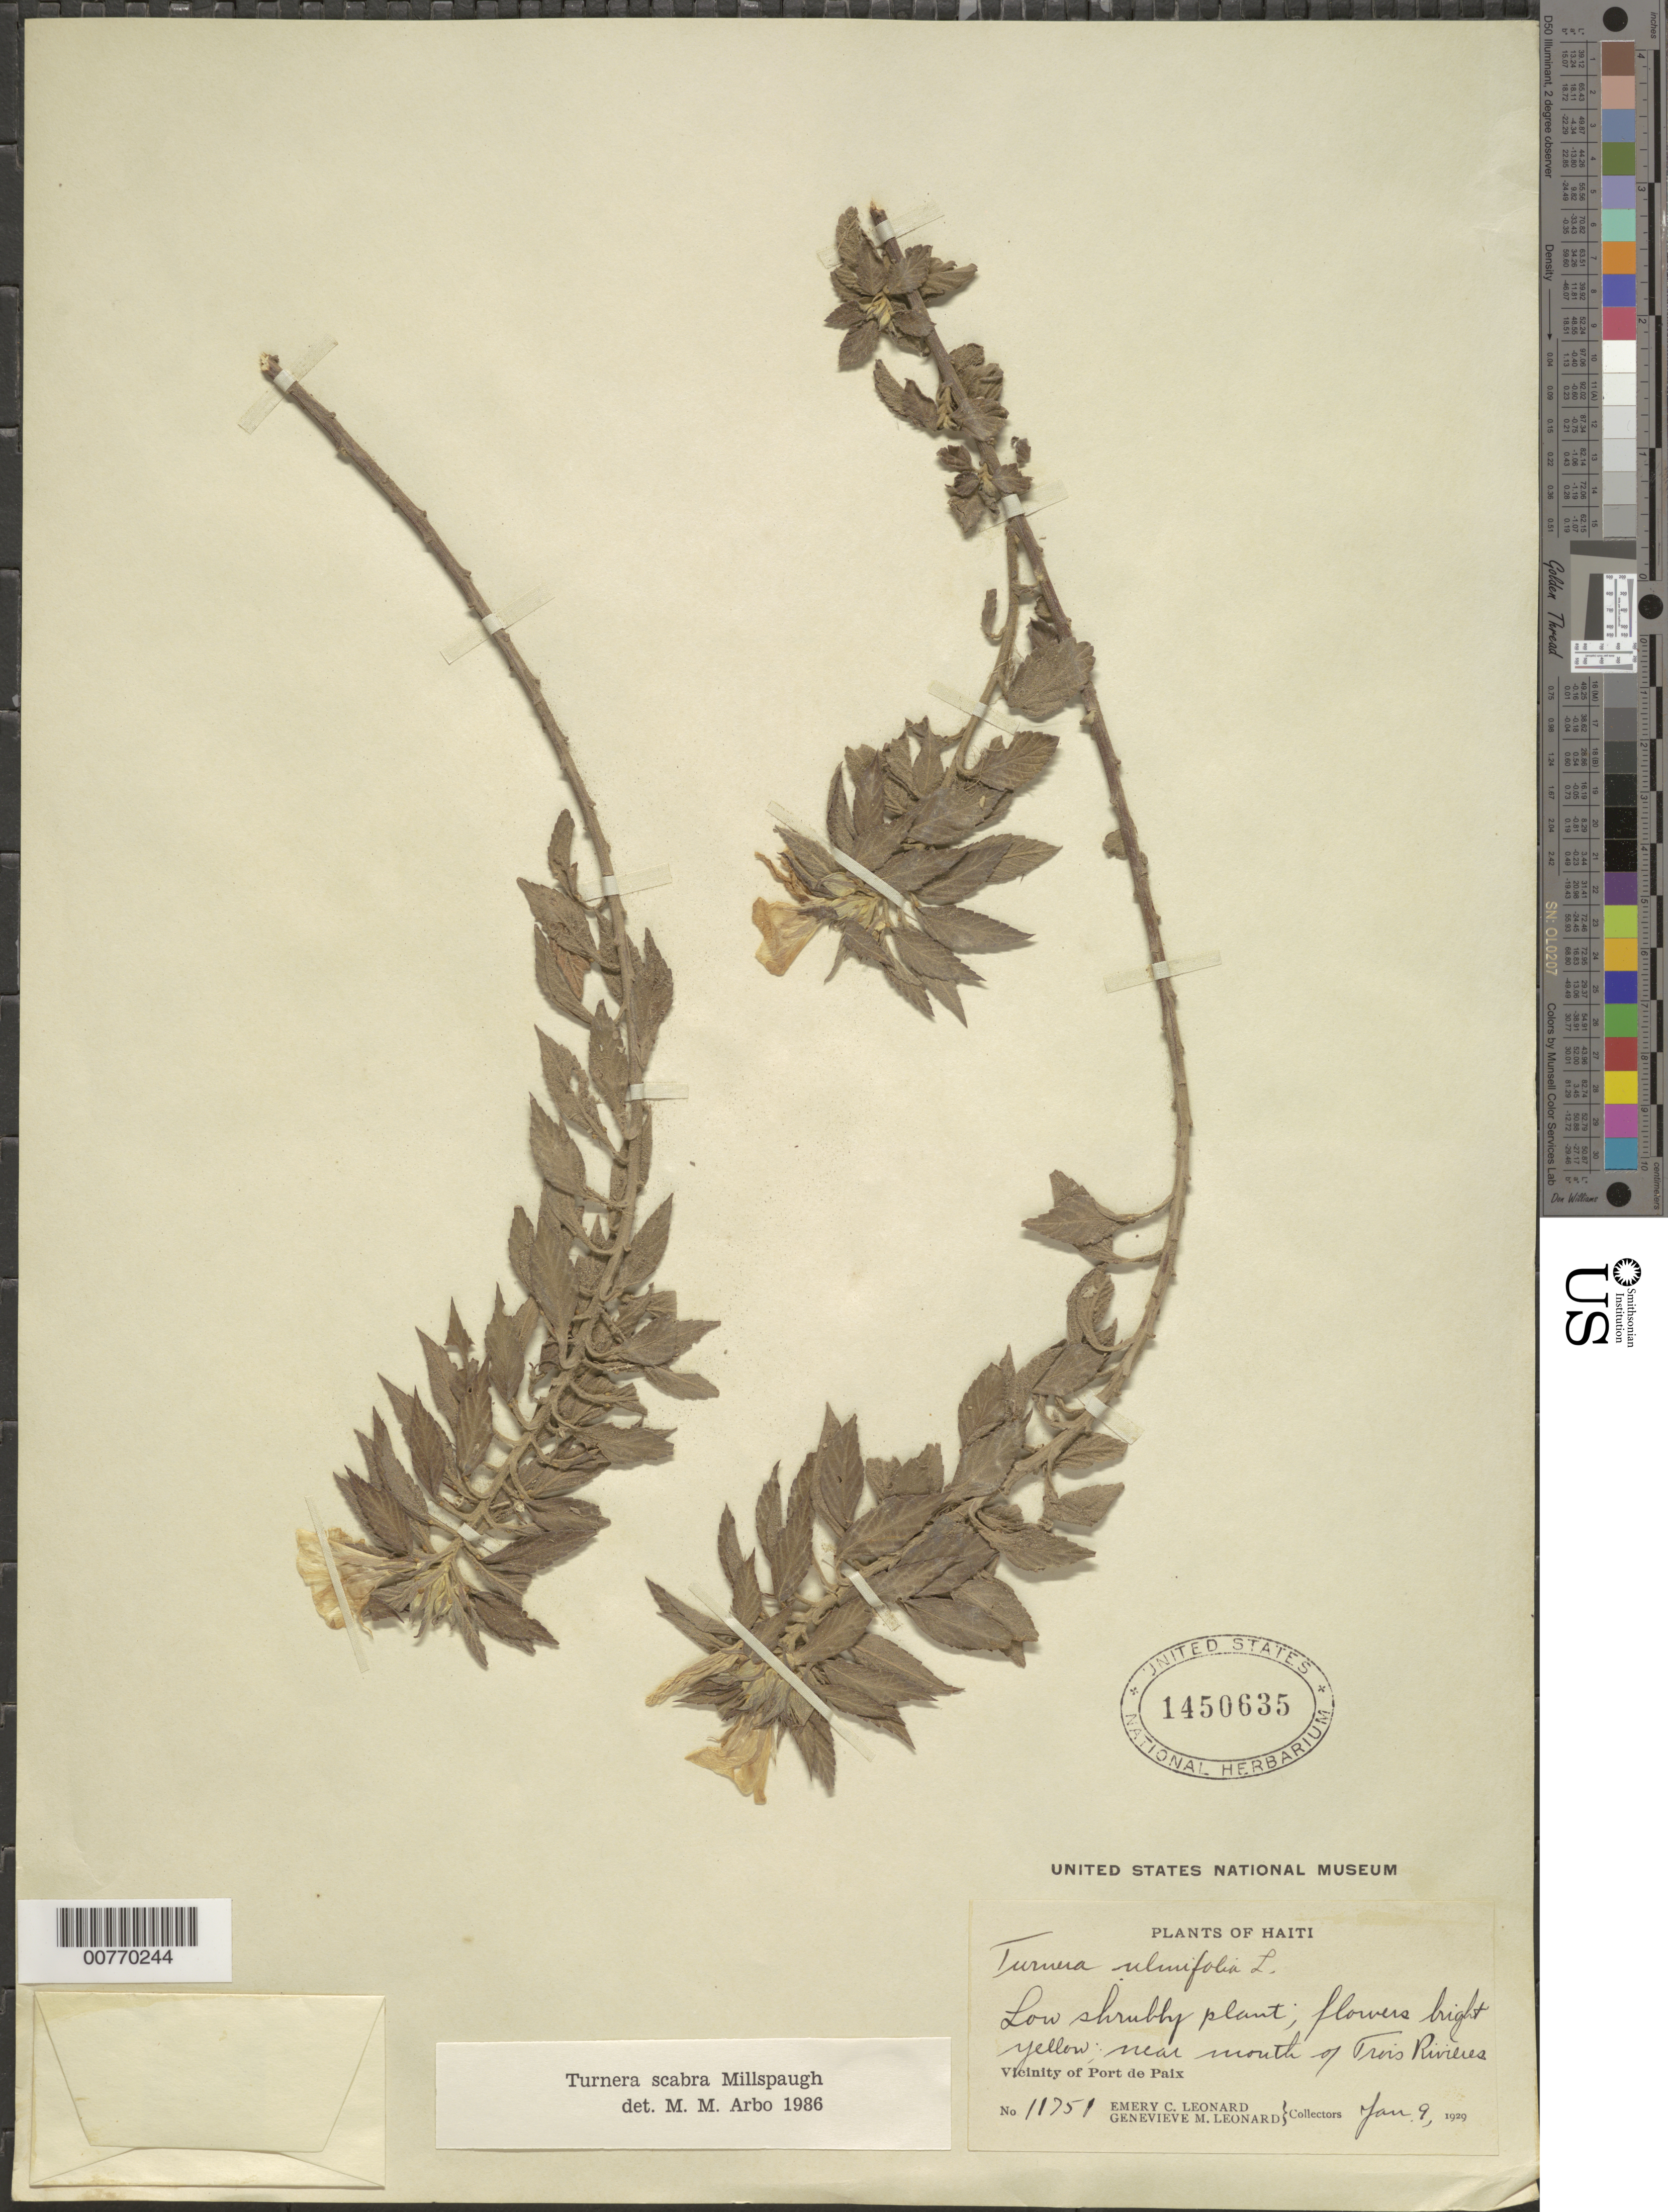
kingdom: Plantae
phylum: Tracheophyta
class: Magnoliopsida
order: Malpighiales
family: Turneraceae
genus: Turnera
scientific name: Turnera ulmifolia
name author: L.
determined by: Arbo, M. M.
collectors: E. C. Leonard & G. M. Leonard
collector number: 11751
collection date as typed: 09 Jan 1929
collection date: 1929-01-09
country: Haiti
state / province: Nord-Óuest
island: Hispaniola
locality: Vicinity of Port de PaiDepartement du NordOuest, near mouth of Trirs Rivieres.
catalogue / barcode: US 1450635